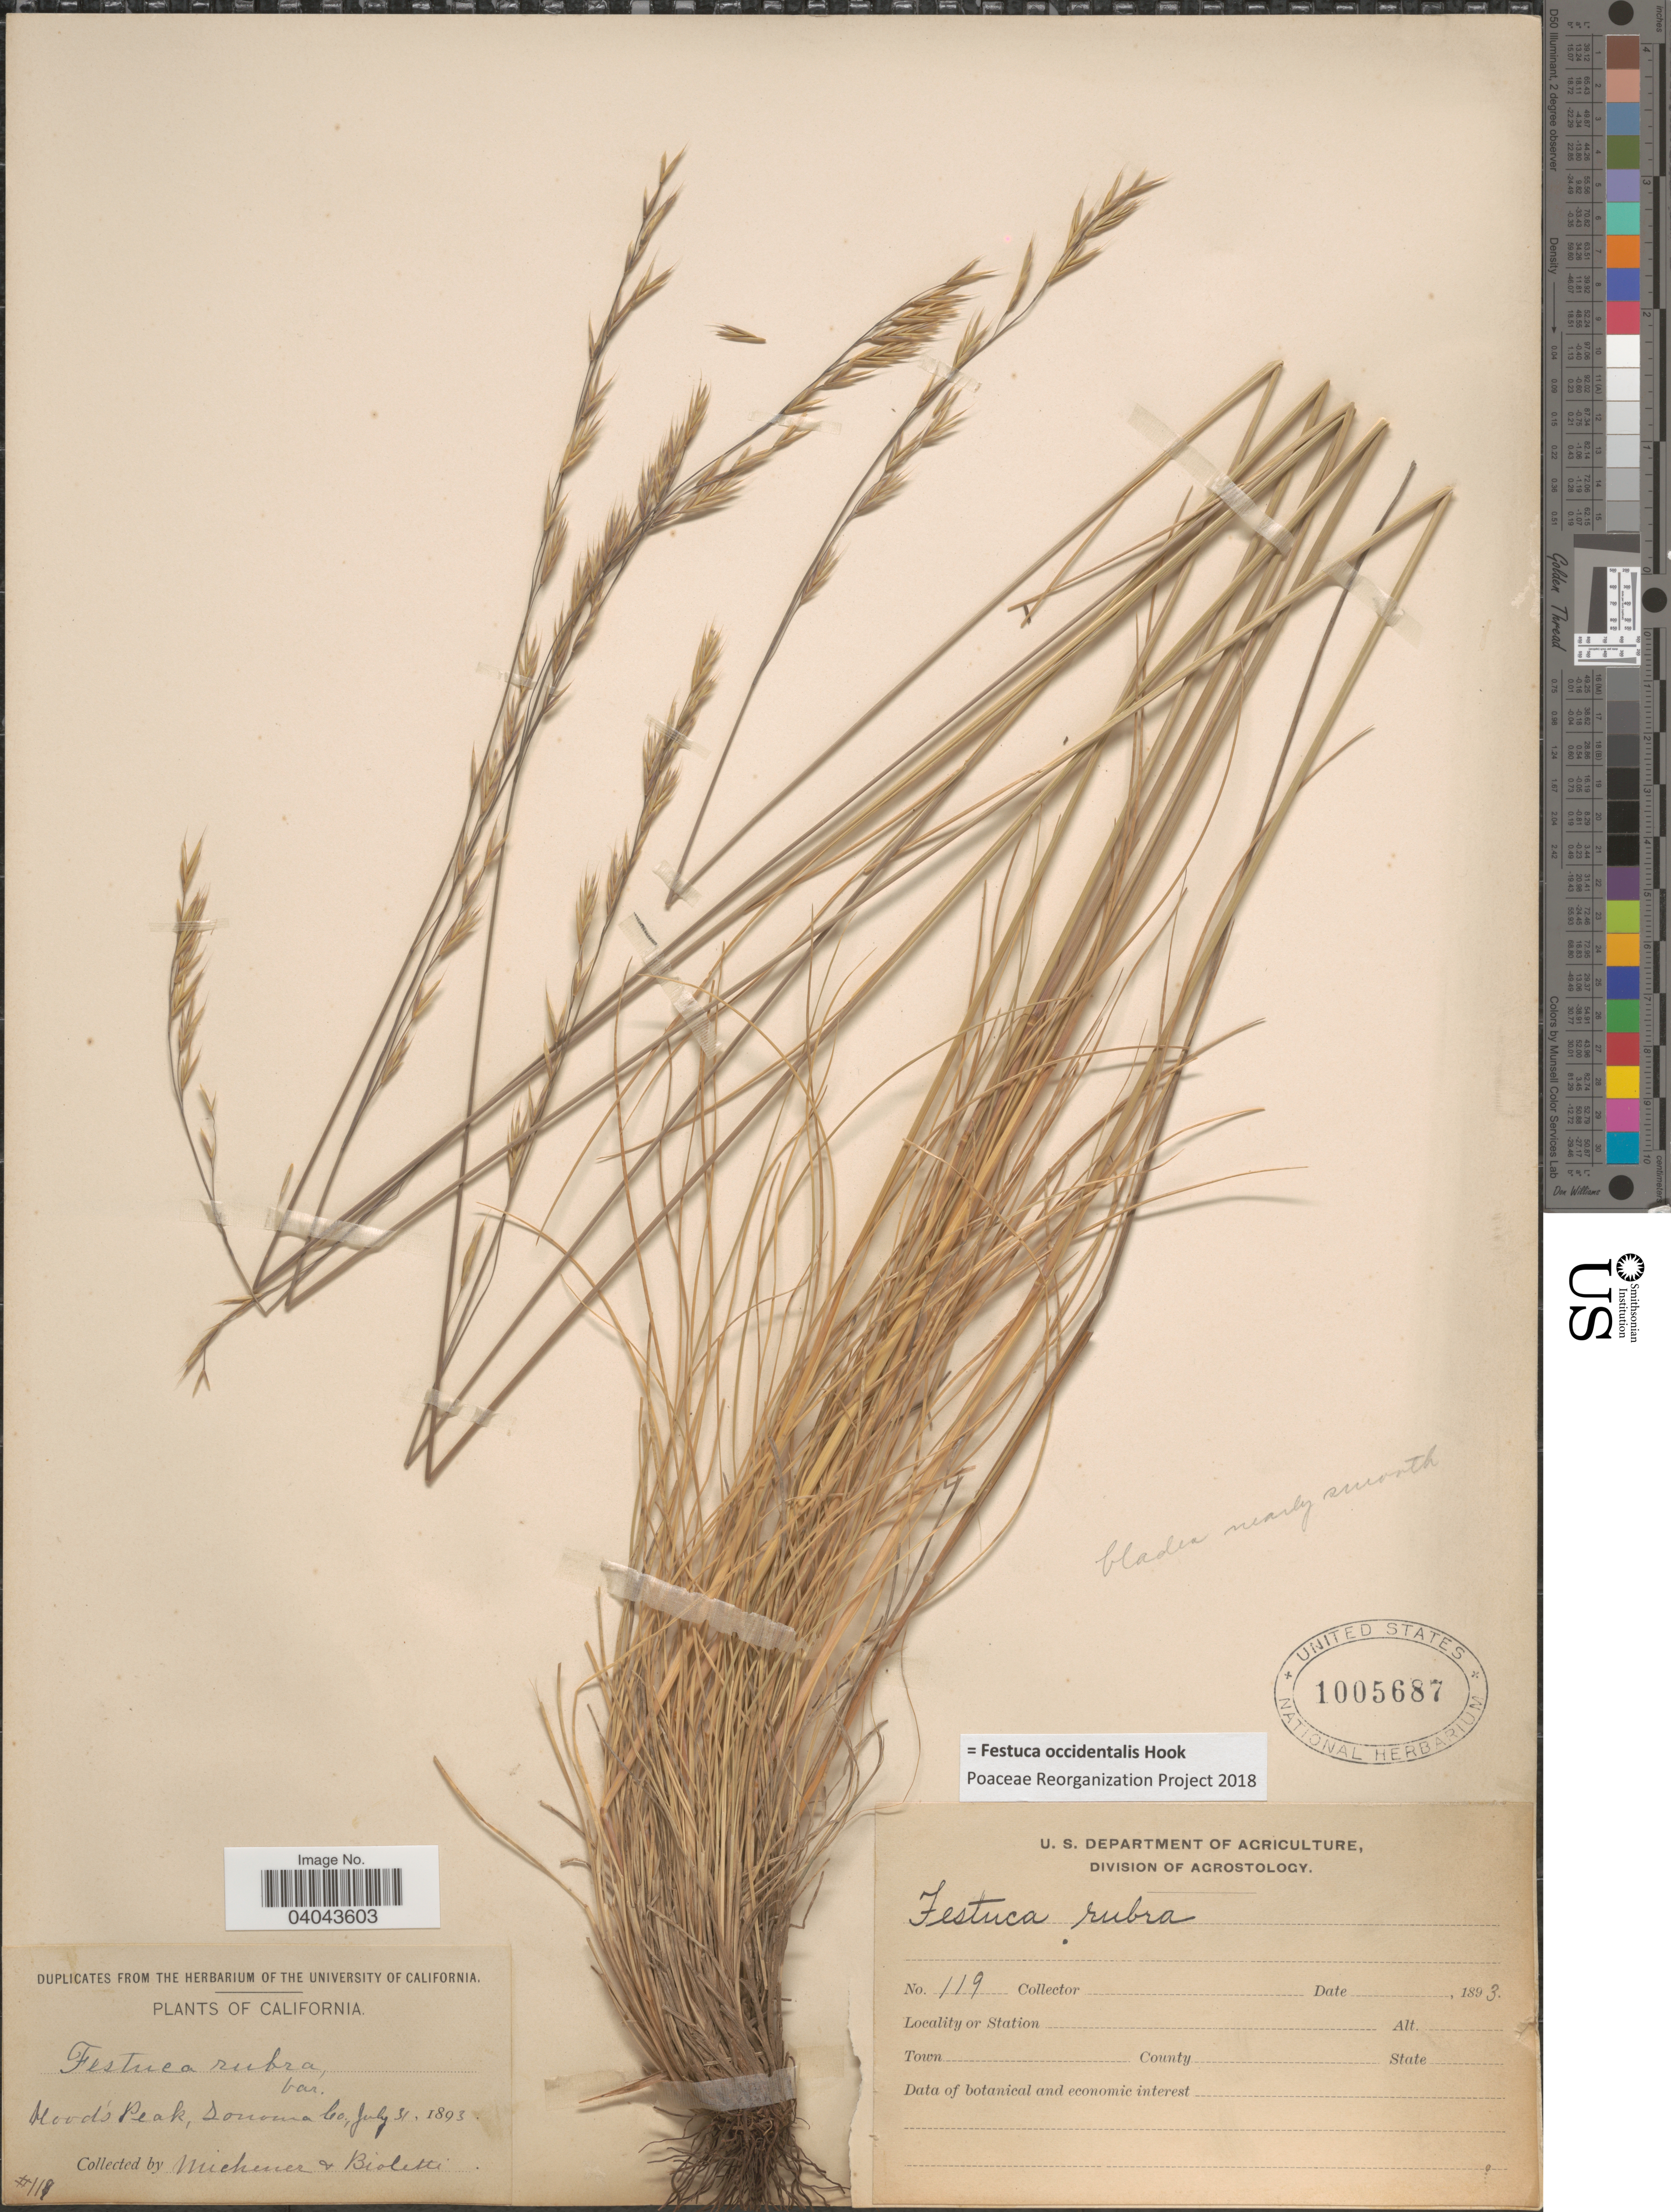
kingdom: Plantae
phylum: Tracheophyta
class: Liliopsida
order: Poales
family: Poaceae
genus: Festuca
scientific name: Festuca occidentalis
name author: Hook.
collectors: -. Michener & -- Bioletti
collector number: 119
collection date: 1893-07-31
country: United States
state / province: California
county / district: Sonoma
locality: Hood's Peak, Sonoma Co.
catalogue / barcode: US 1005687